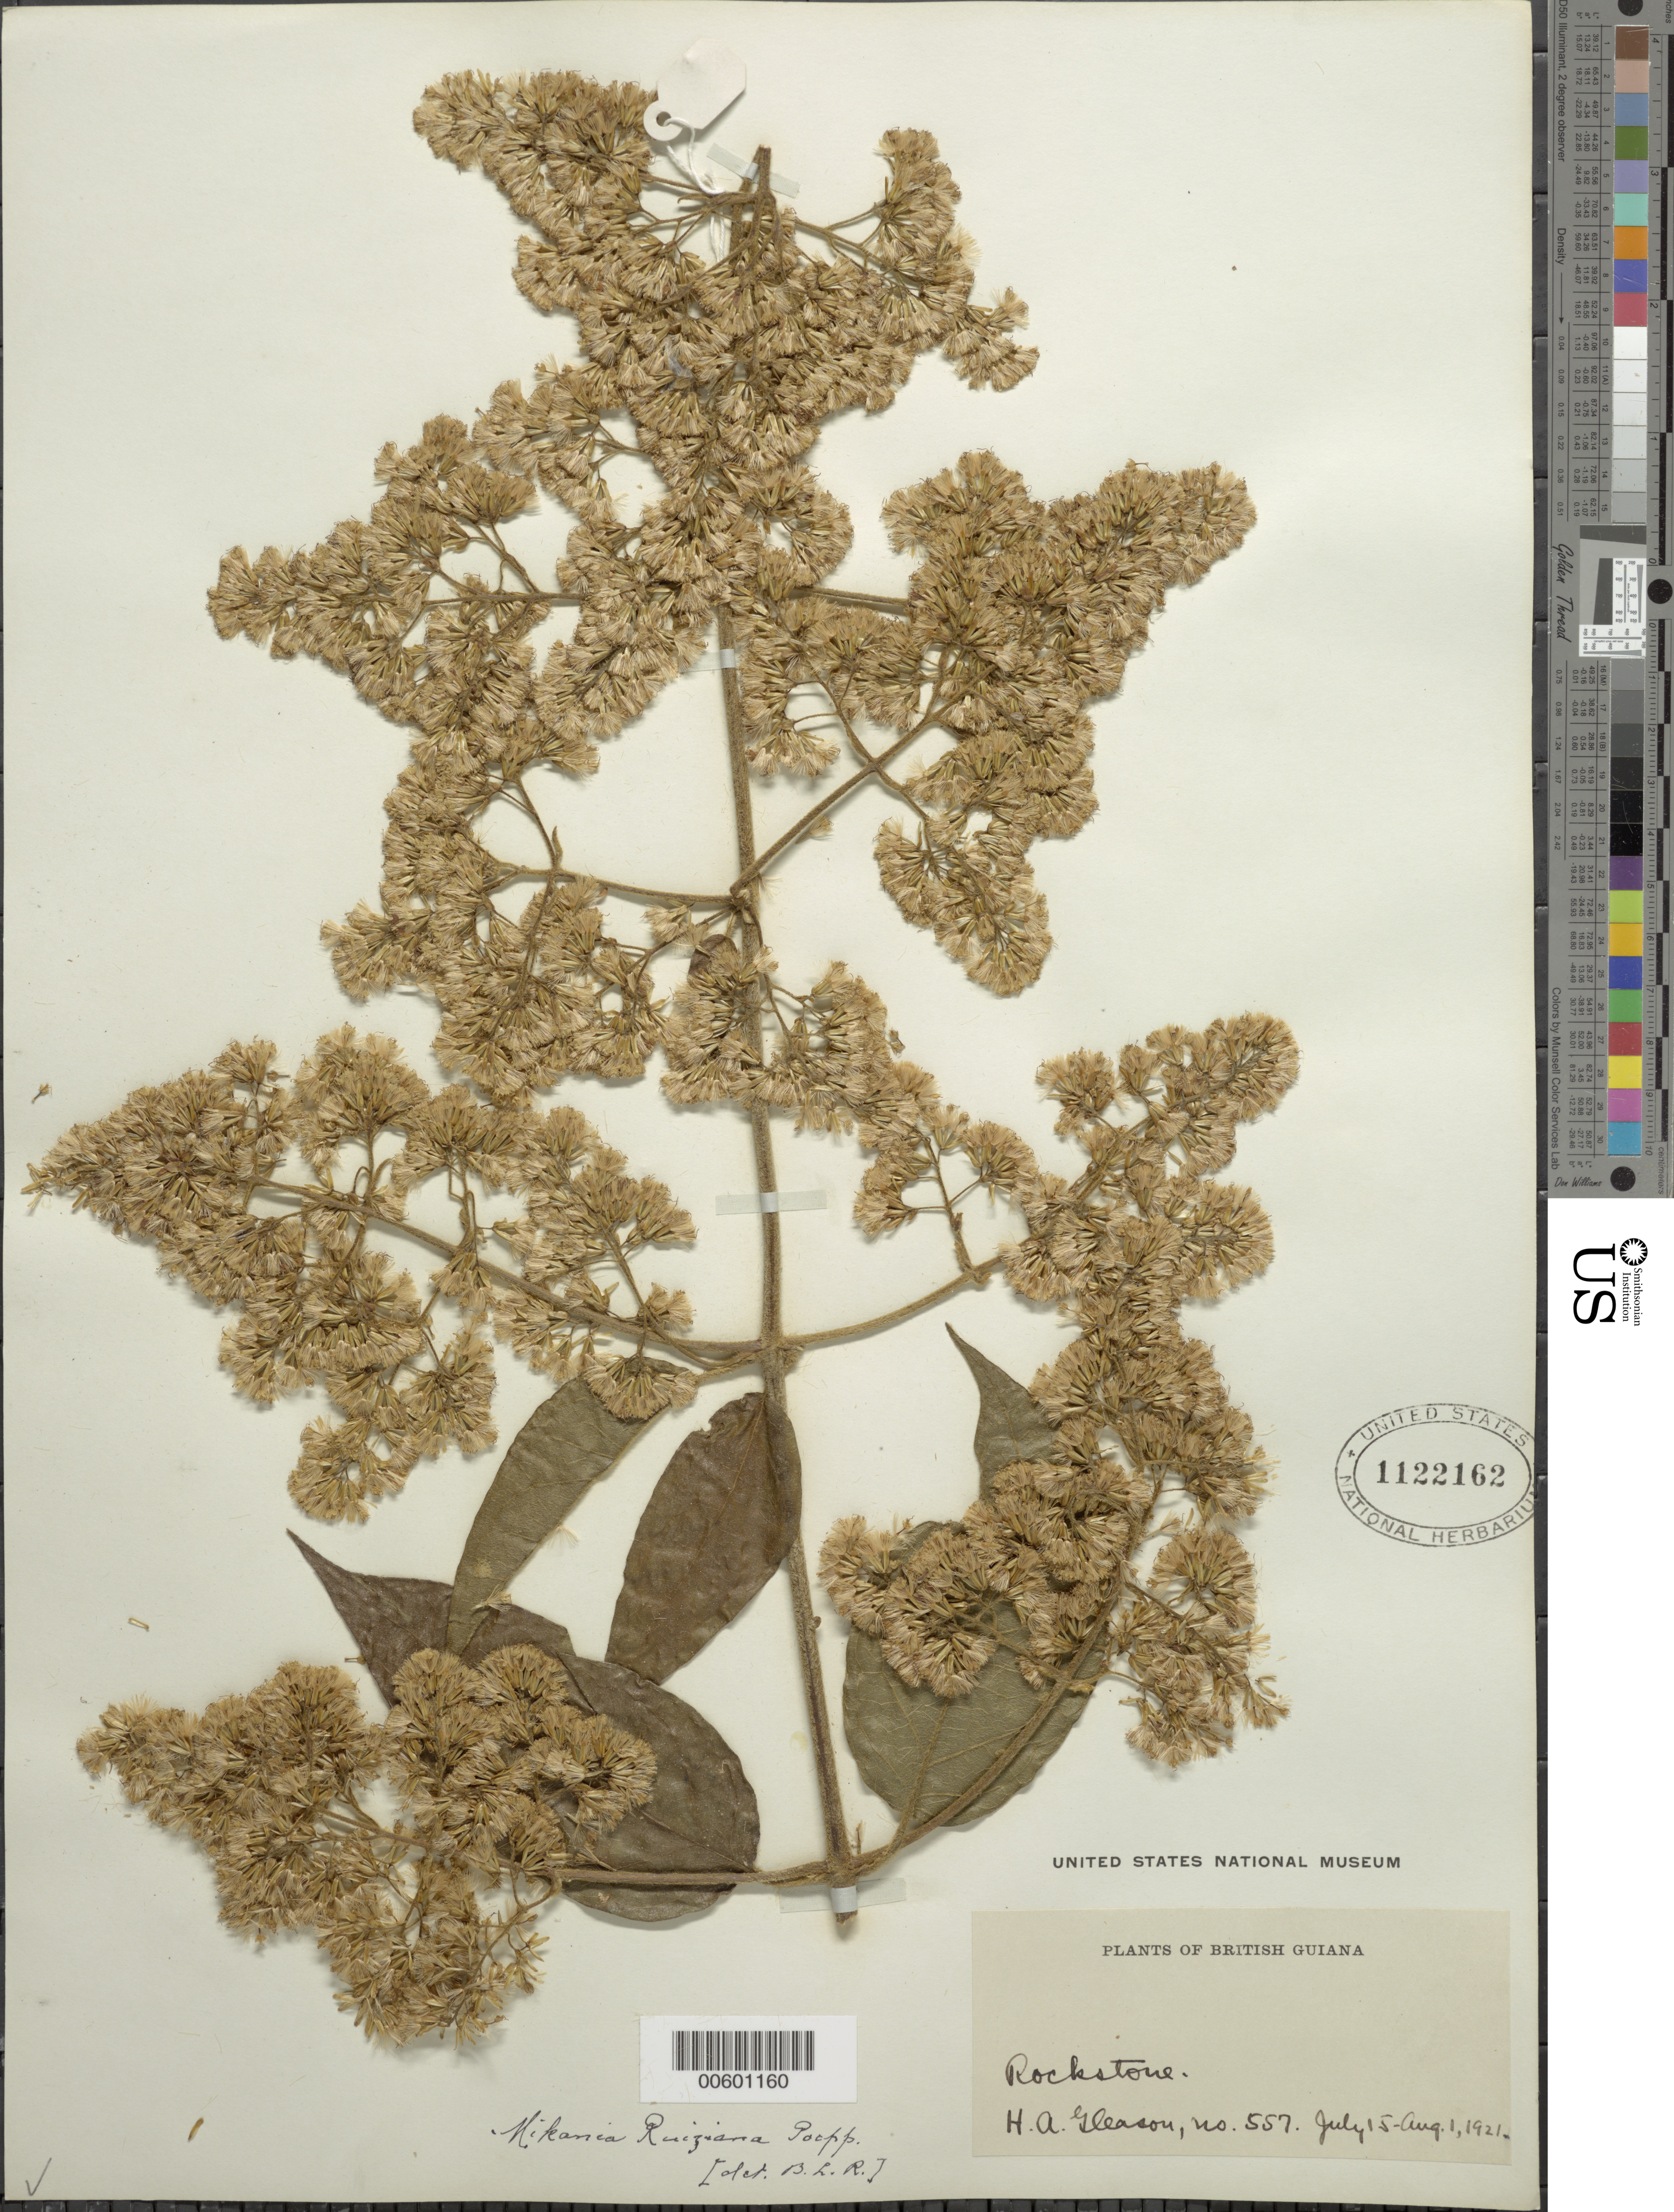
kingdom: Plantae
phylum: Tracheophyta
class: Magnoliopsida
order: Asterales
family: Asteraceae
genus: Mikania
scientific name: Mikania ruiziana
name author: Poepp.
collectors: H. A. Gleason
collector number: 557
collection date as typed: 15-Jul-21 to 1-Aug-21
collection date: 1921-07-15/1921-08-01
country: Guyana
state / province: U. Demerara-Berbice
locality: Rockstone, in and about the village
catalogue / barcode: US 1122162